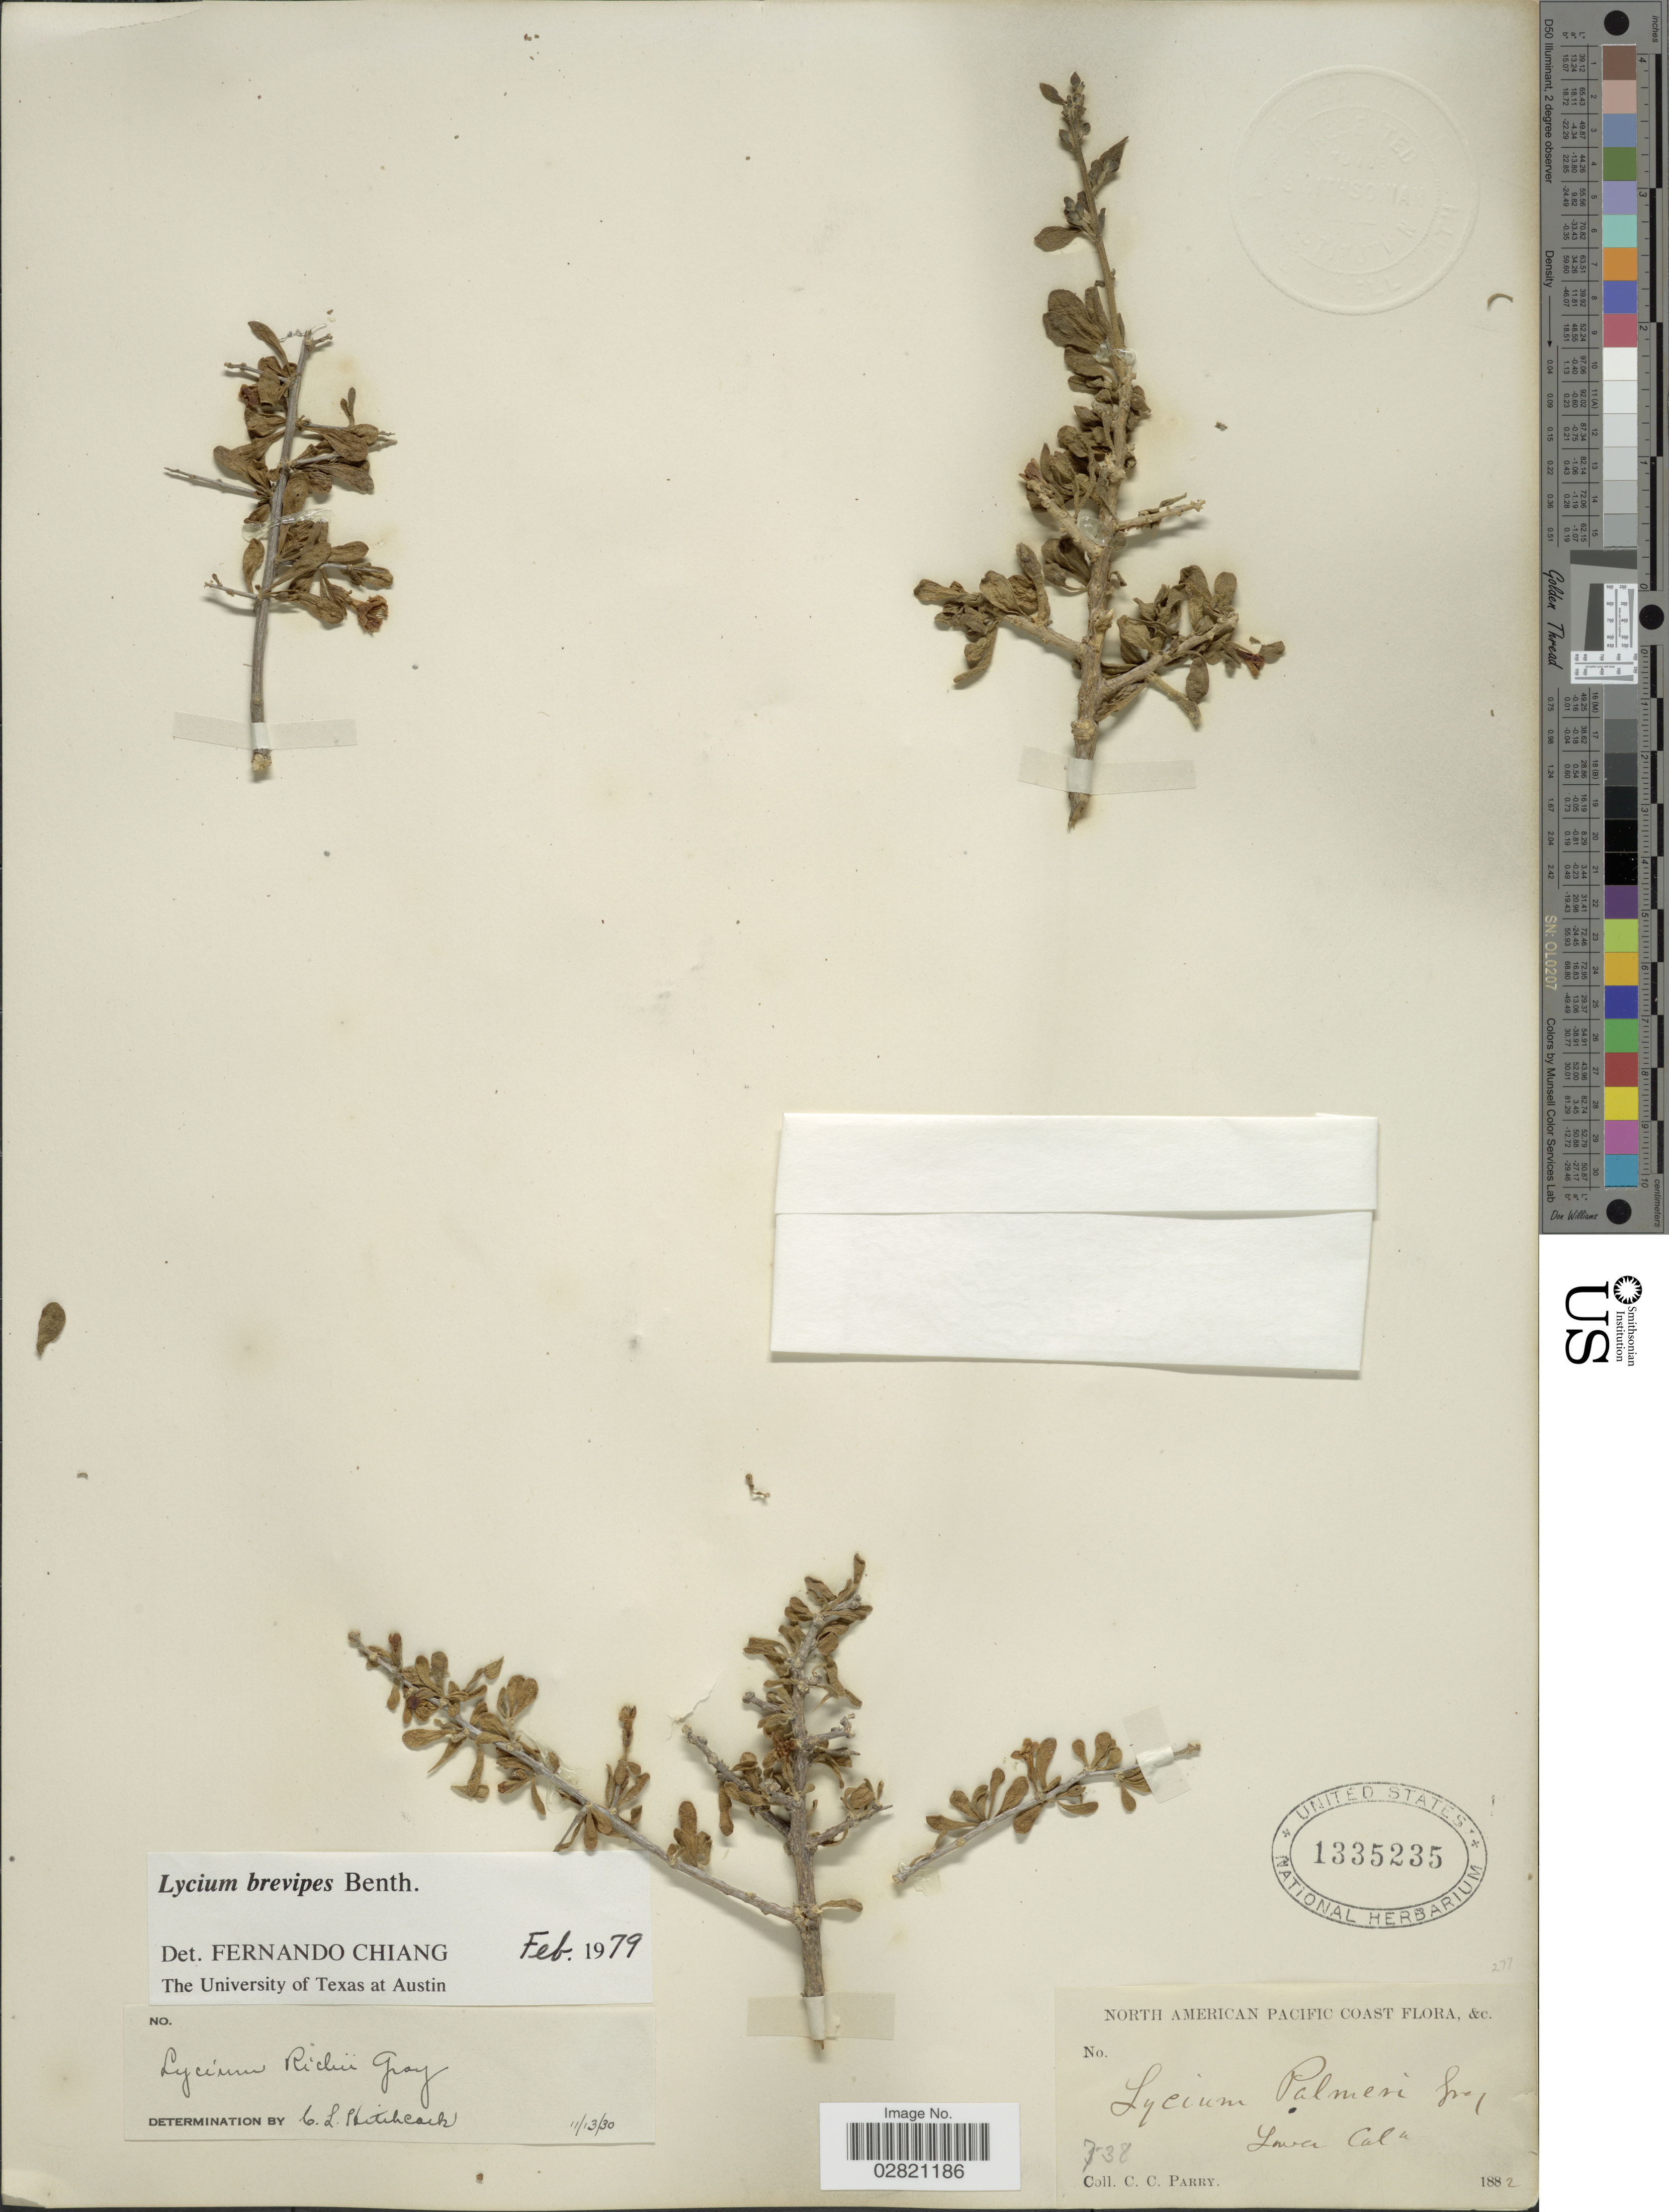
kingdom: Plantae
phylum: Tracheophyta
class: Magnoliopsida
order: Solanales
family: Solanaceae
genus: Lycium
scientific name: Lycium brevipes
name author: Benth.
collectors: C. C. Parry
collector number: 738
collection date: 1882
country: Mexico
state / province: Baja California Norte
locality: North American Pacific Coast, Lower Cala.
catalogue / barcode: US 1335235